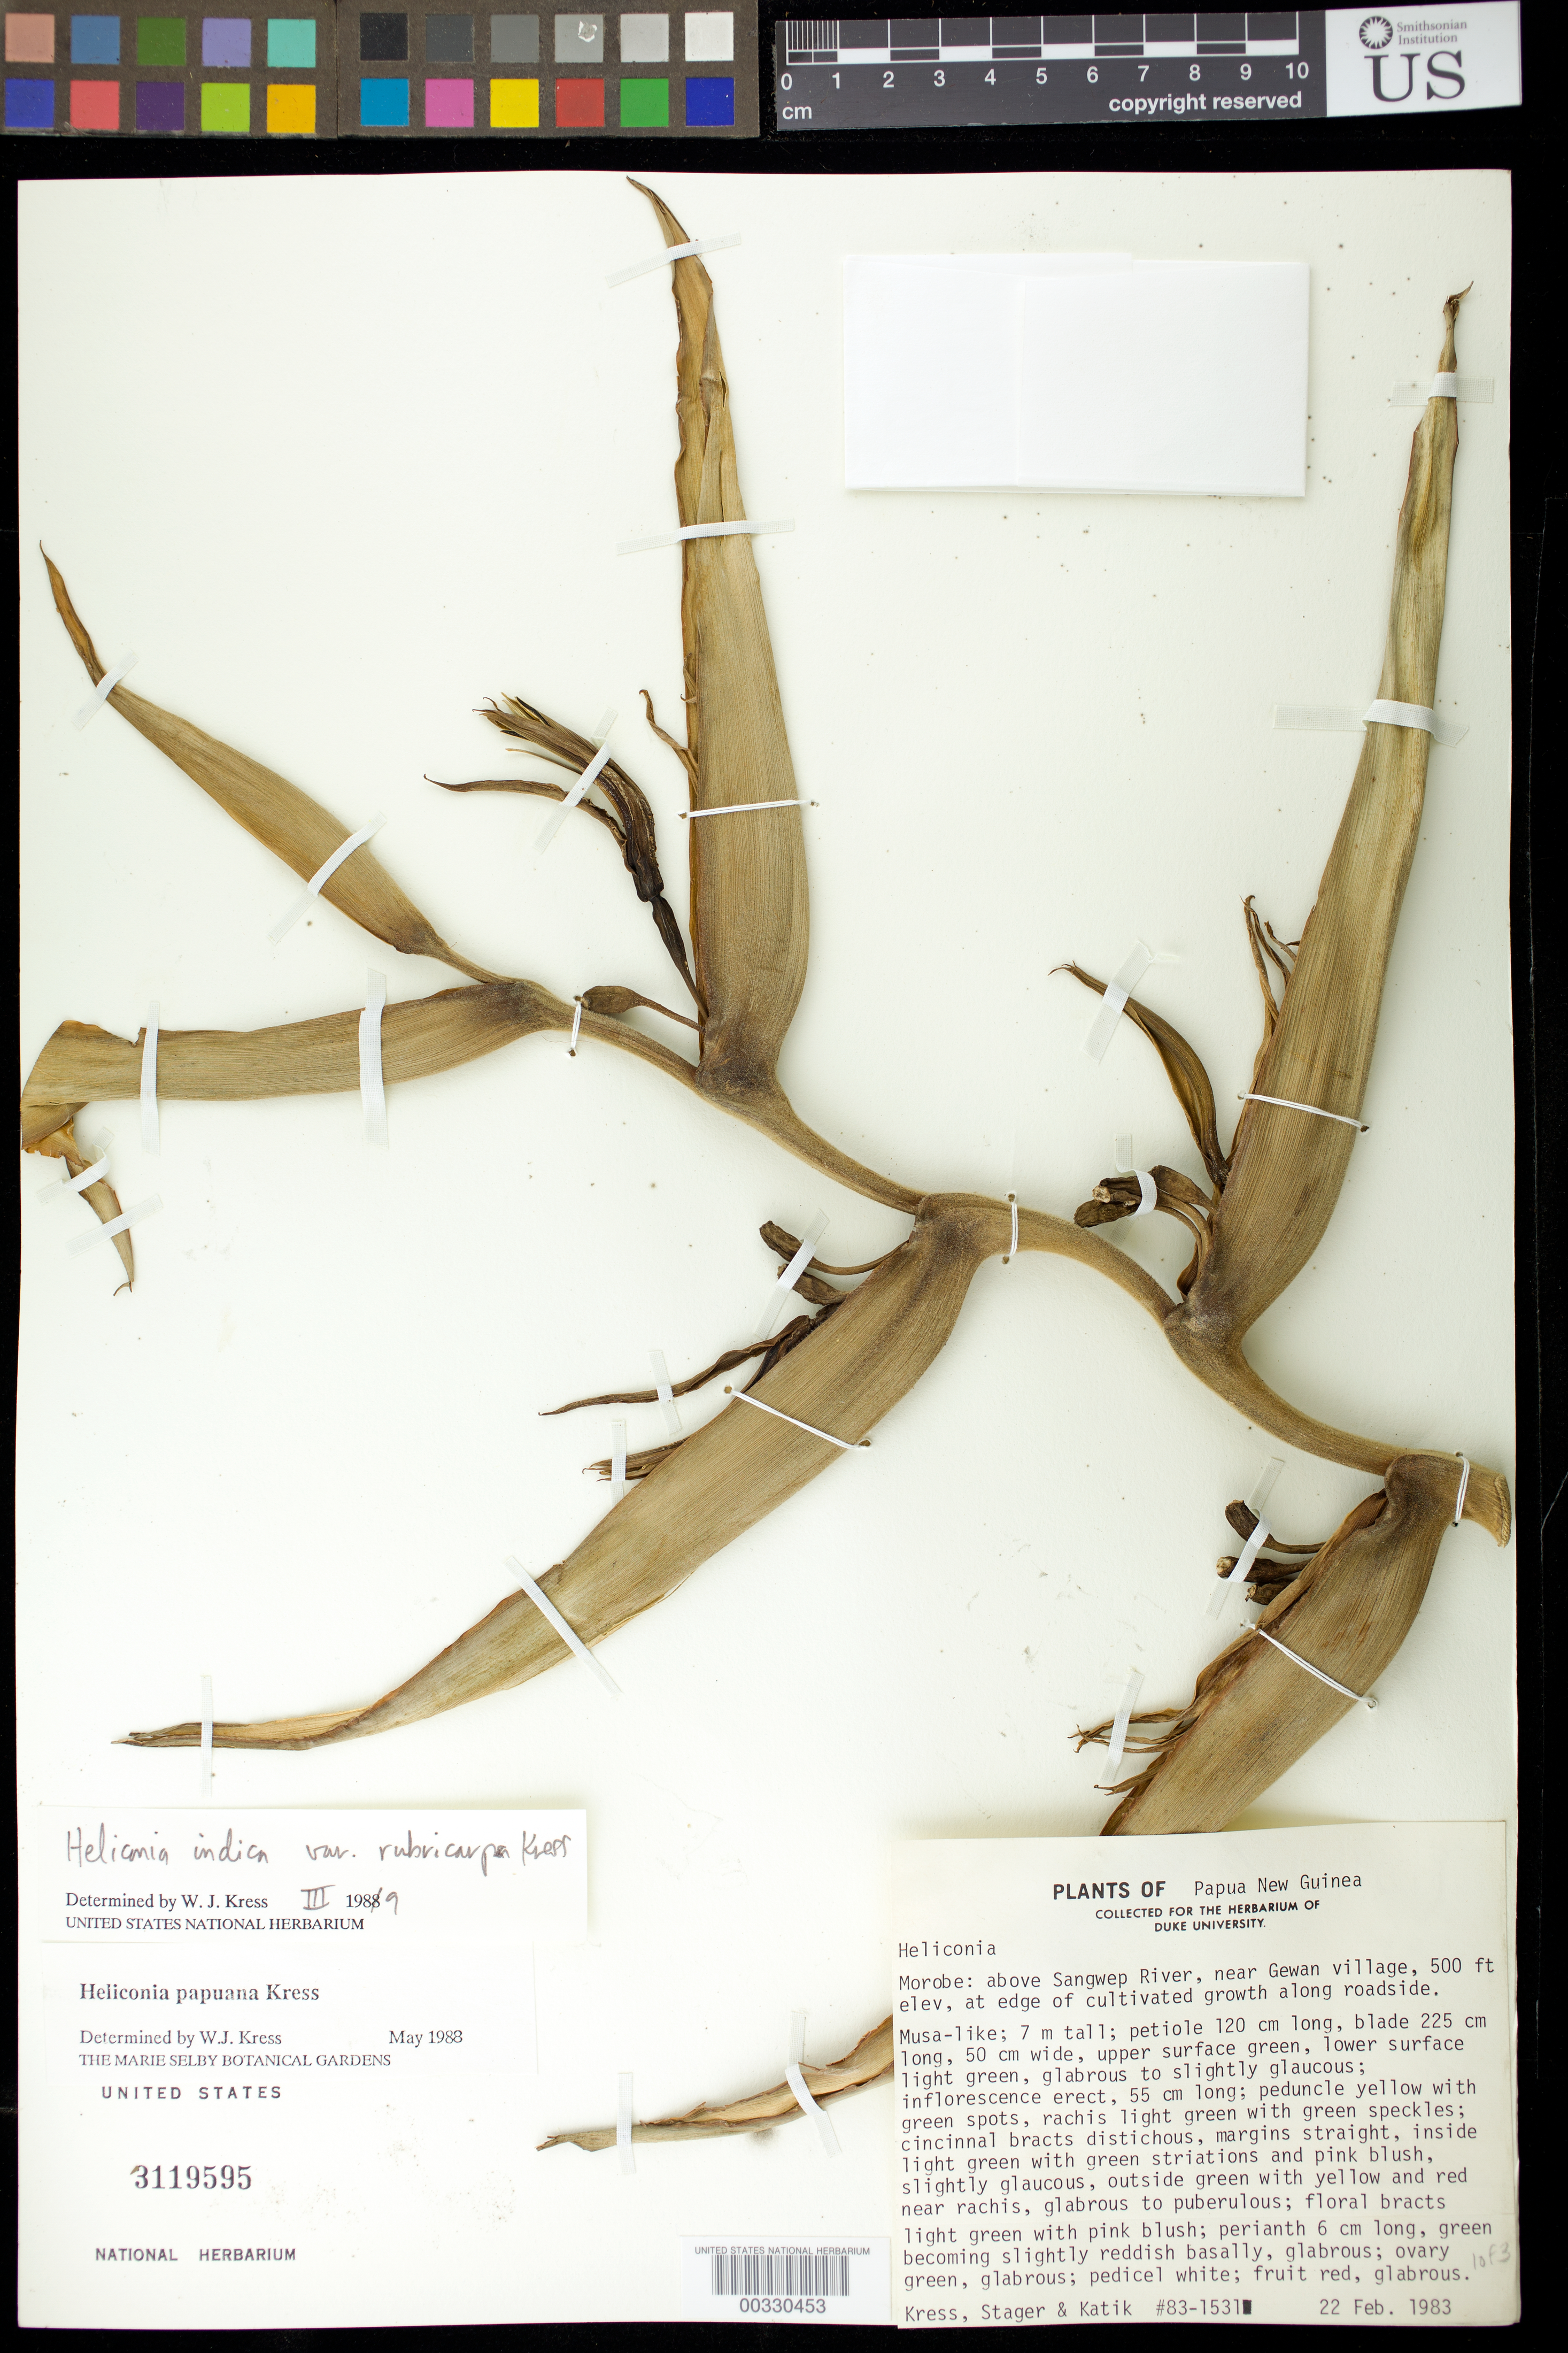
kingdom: Plantae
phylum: Tracheophyta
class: Liliopsida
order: Zingiberales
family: Heliconiaceae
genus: Heliconia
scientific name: Heliconia indica var. rubricarpa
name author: W.J. Kress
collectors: W. J. Kress, C. Stager & P. Katik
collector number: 83-1531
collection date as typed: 22 Feb 1983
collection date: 1983-02-22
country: Papua New Guinea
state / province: Morobe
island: New Guinea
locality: Morobe, above sangwep river, near gewan village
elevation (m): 152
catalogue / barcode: US 3119595